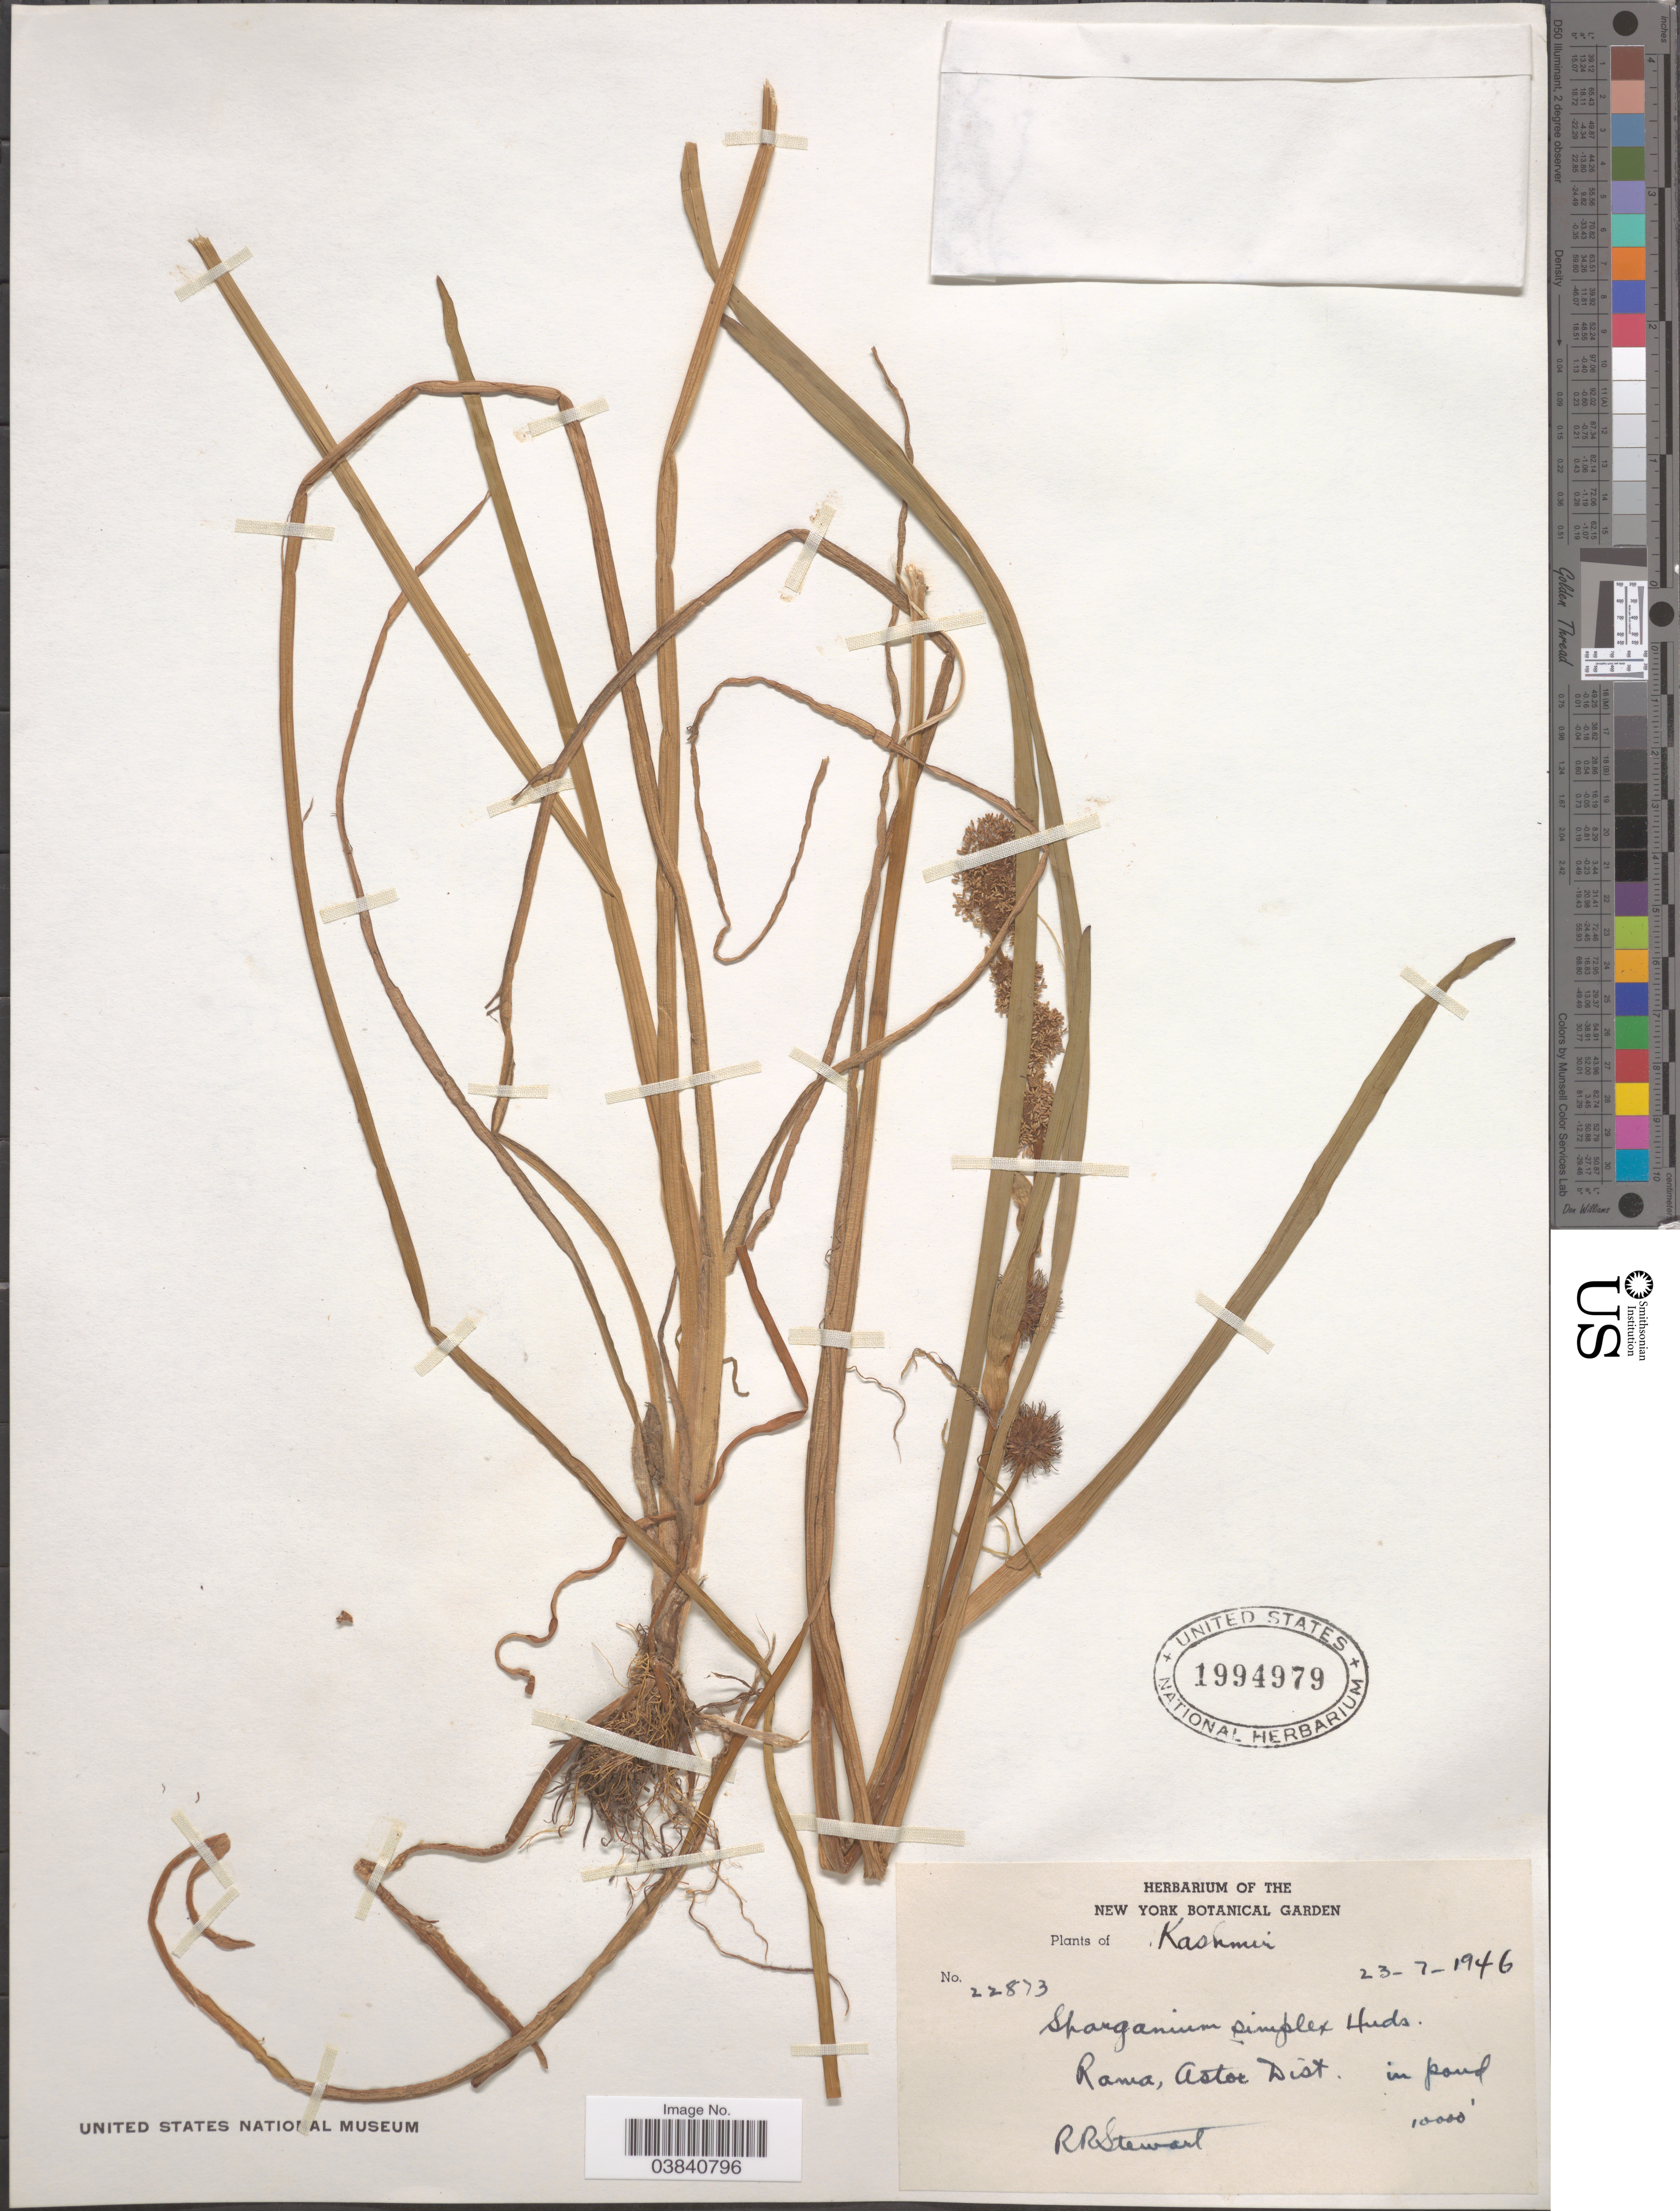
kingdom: Plantae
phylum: Tracheophyta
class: Liliopsida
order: Poales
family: Typhaceae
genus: Sparganium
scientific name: Sparganium simplex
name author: Huds.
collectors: R. Stewart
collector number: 22873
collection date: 1946-07-23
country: India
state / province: Jammu and Kashmir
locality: Kashmir. Rama, Astor Dist.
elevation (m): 3048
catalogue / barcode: US 1994979